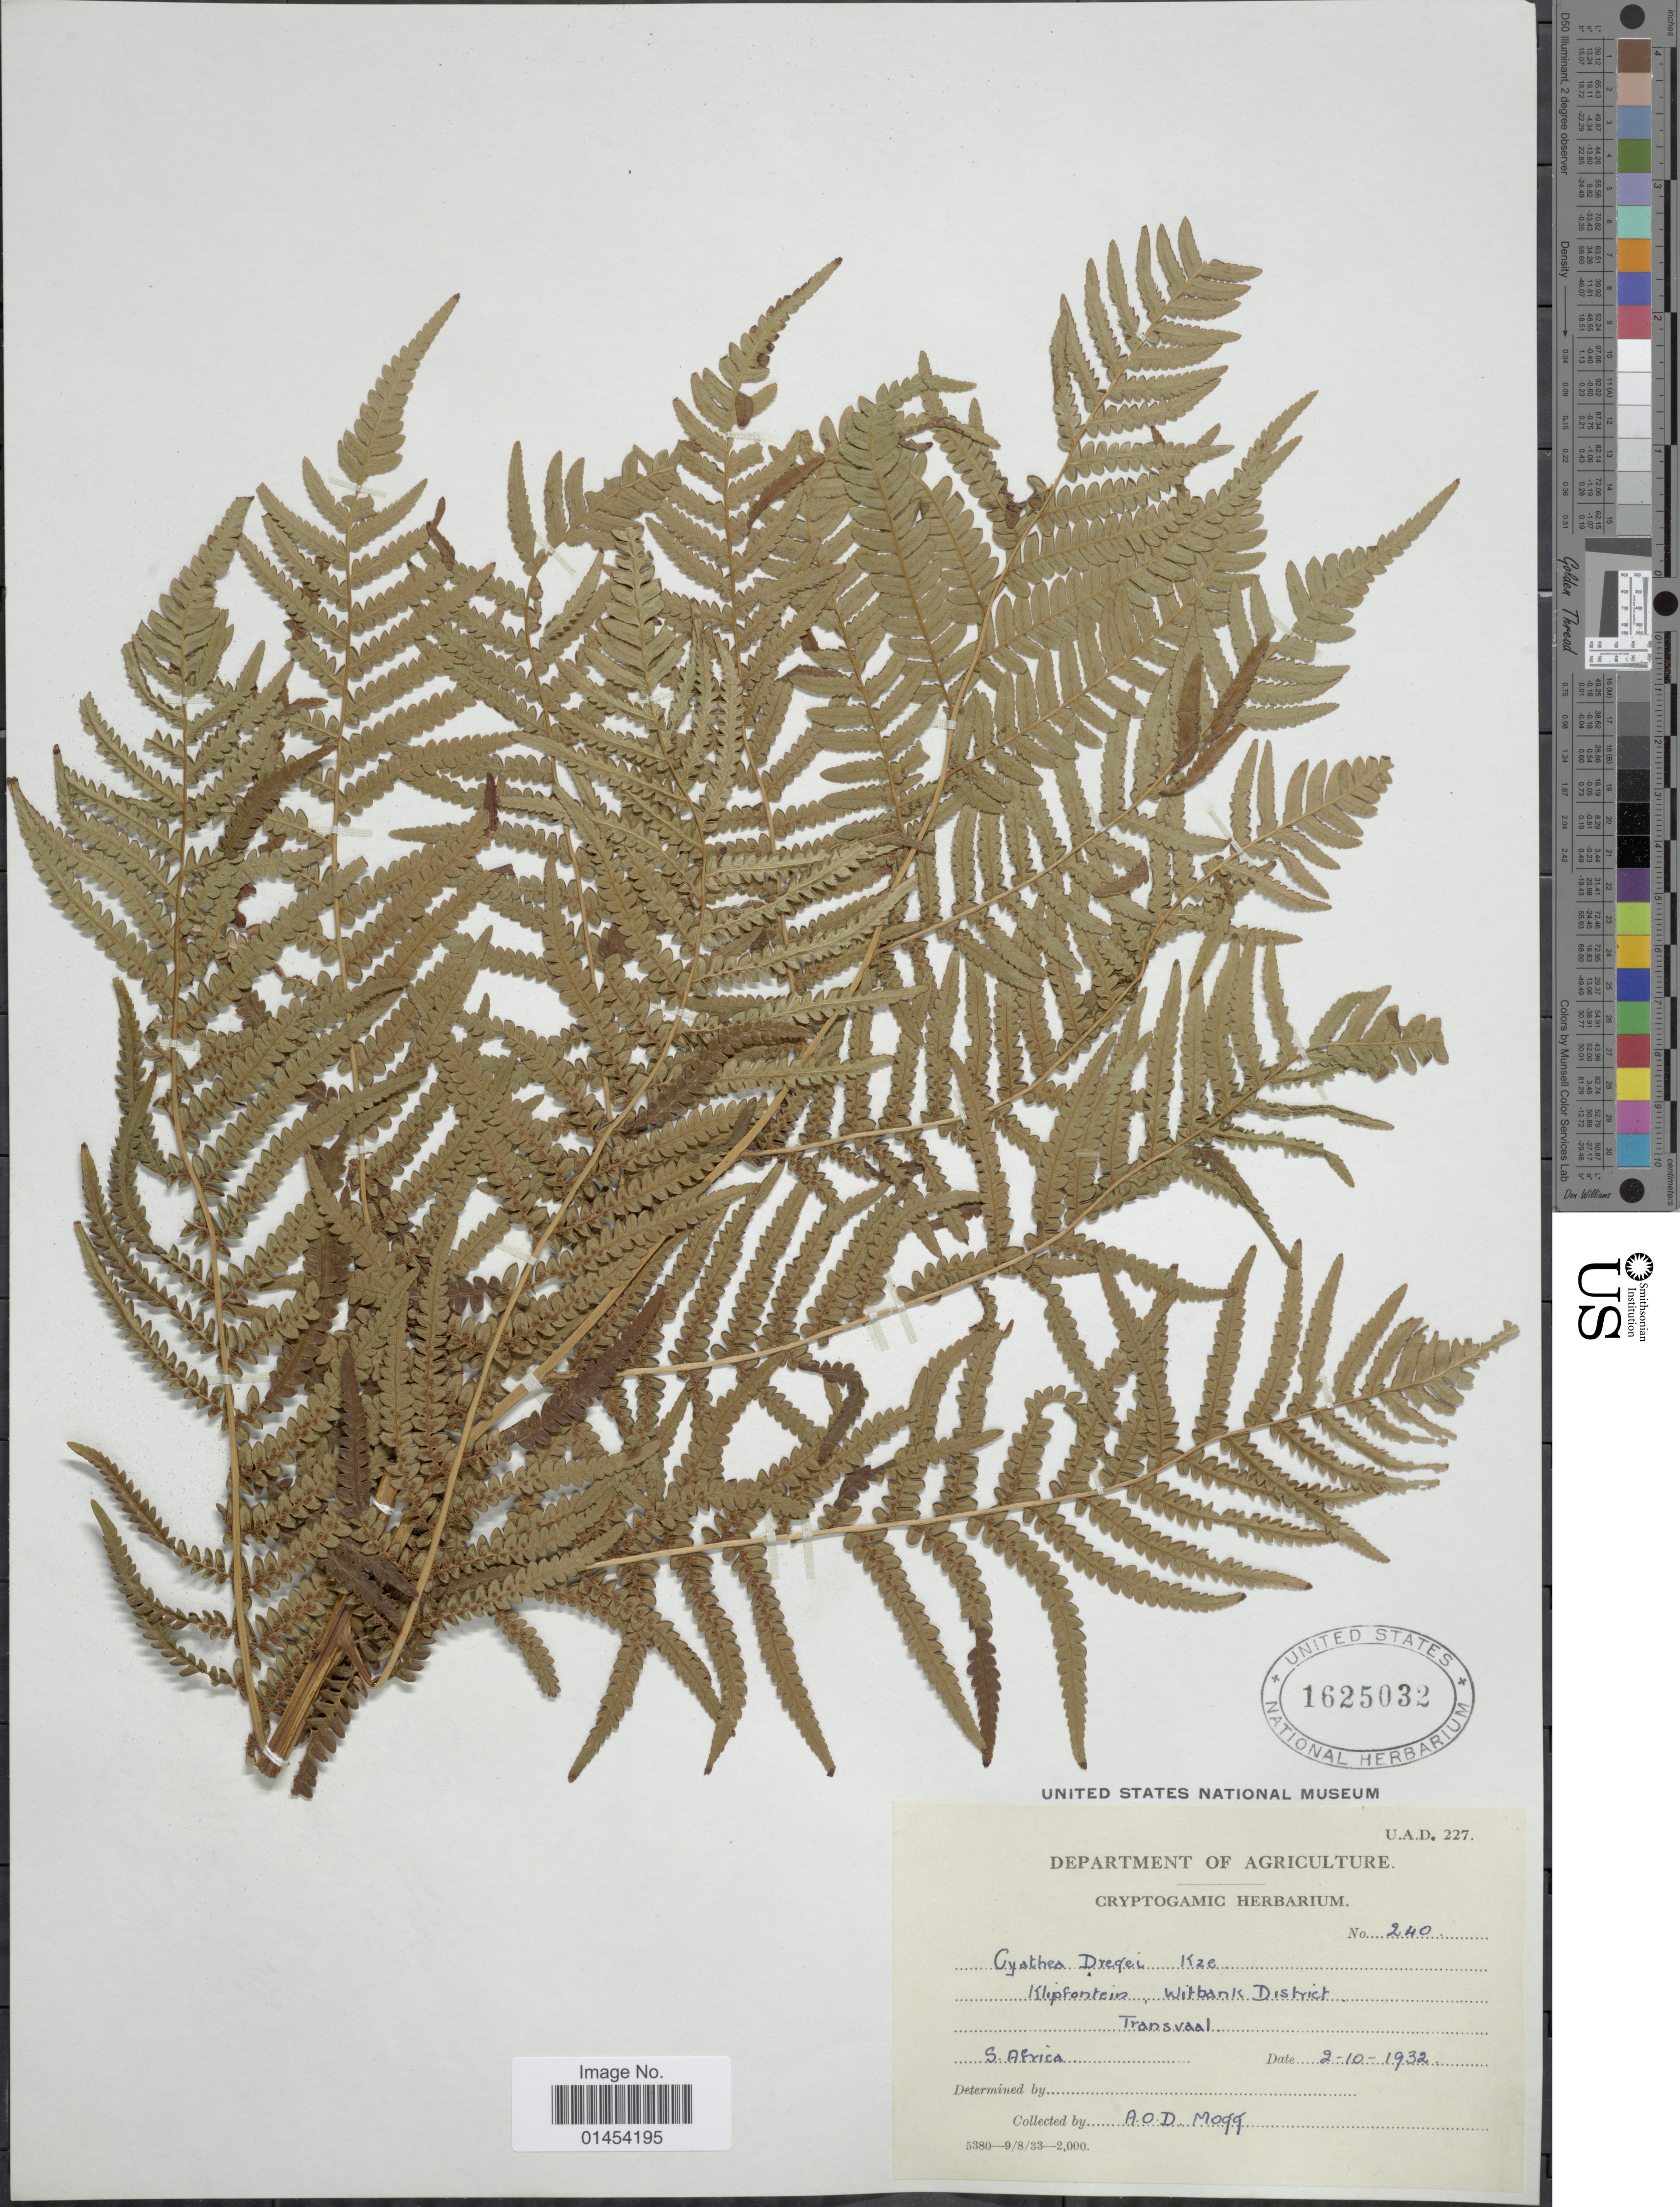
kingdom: Plantae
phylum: Tracheophyta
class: Polypodiopsida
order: Cyatheales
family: Cyatheaceae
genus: Cyathea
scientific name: Cyathea dregei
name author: Kunze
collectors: A. O. Mogg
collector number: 240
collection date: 1932-10-02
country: South Africa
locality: Klipfontein, Witbank District, Transvaal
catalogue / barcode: US 1625032